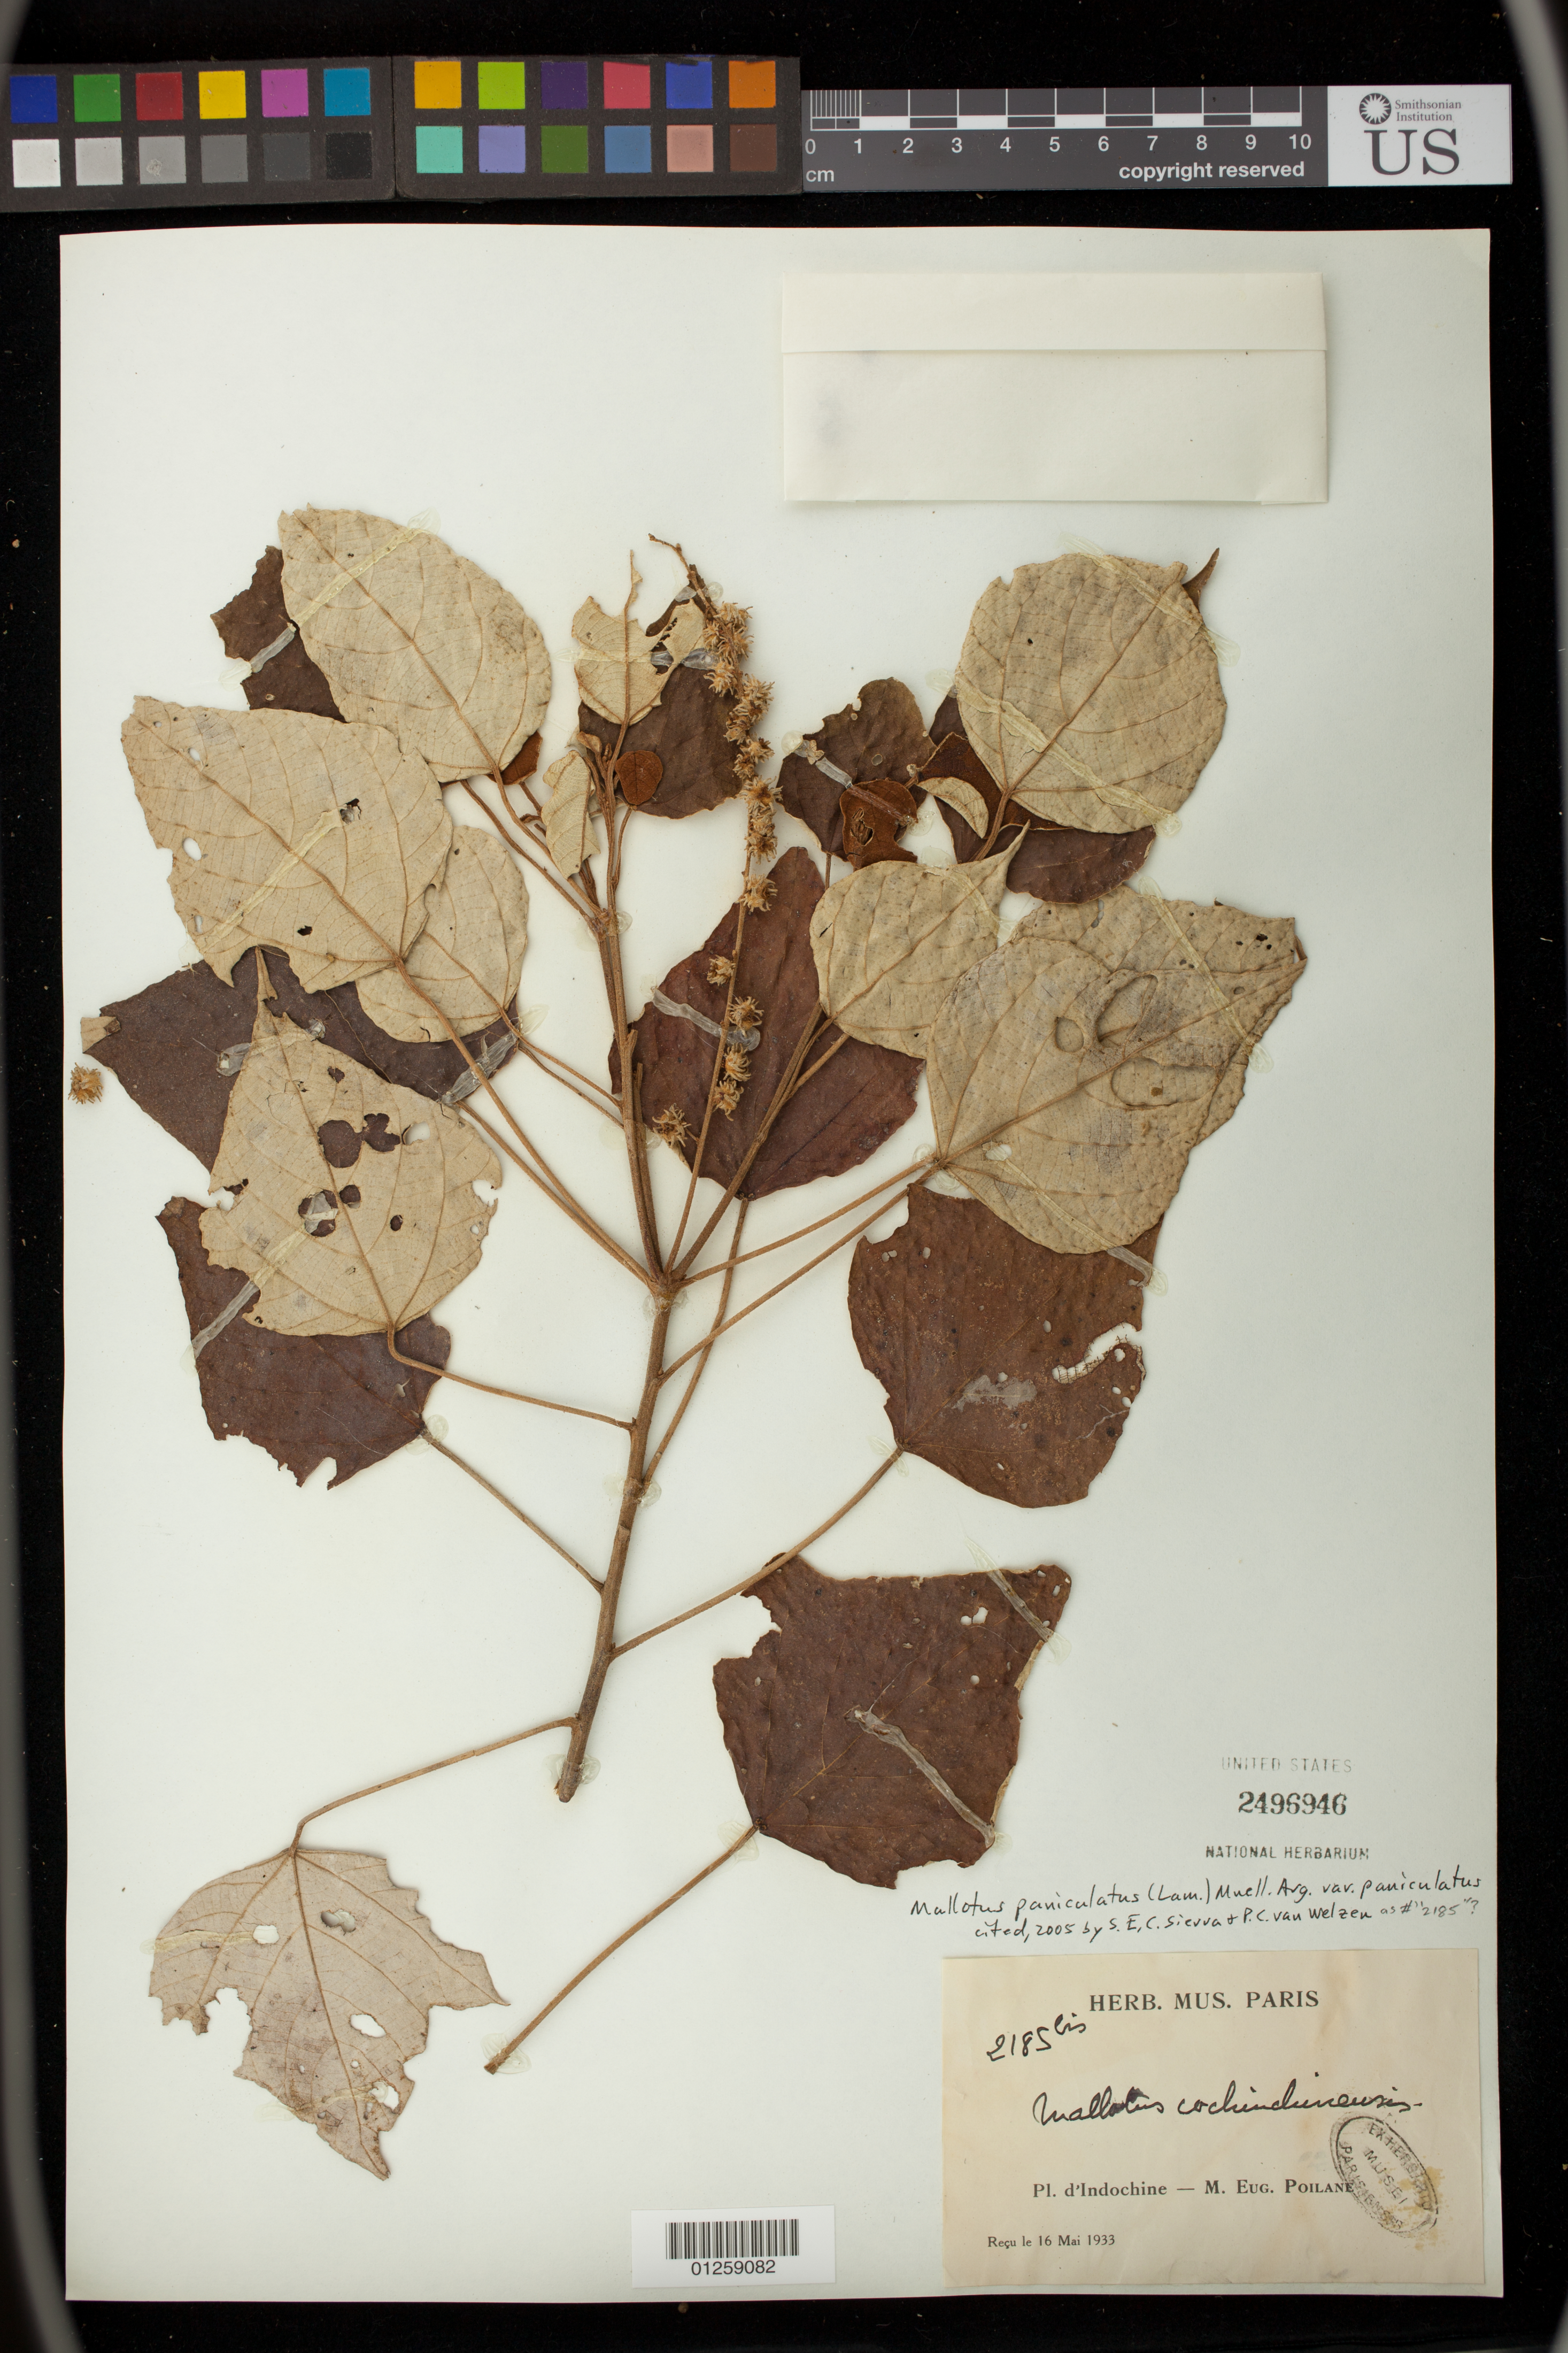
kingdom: Plantae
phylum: Tracheophyta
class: Magnoliopsida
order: Malpighiales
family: Euphorbiaceae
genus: Mallotus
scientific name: Mallotus paniculatus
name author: (Lam.) Müll. Arg.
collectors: E. Poilane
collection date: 1933-05-16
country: Vietnam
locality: Pl. d'Indochine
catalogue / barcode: US 2496946